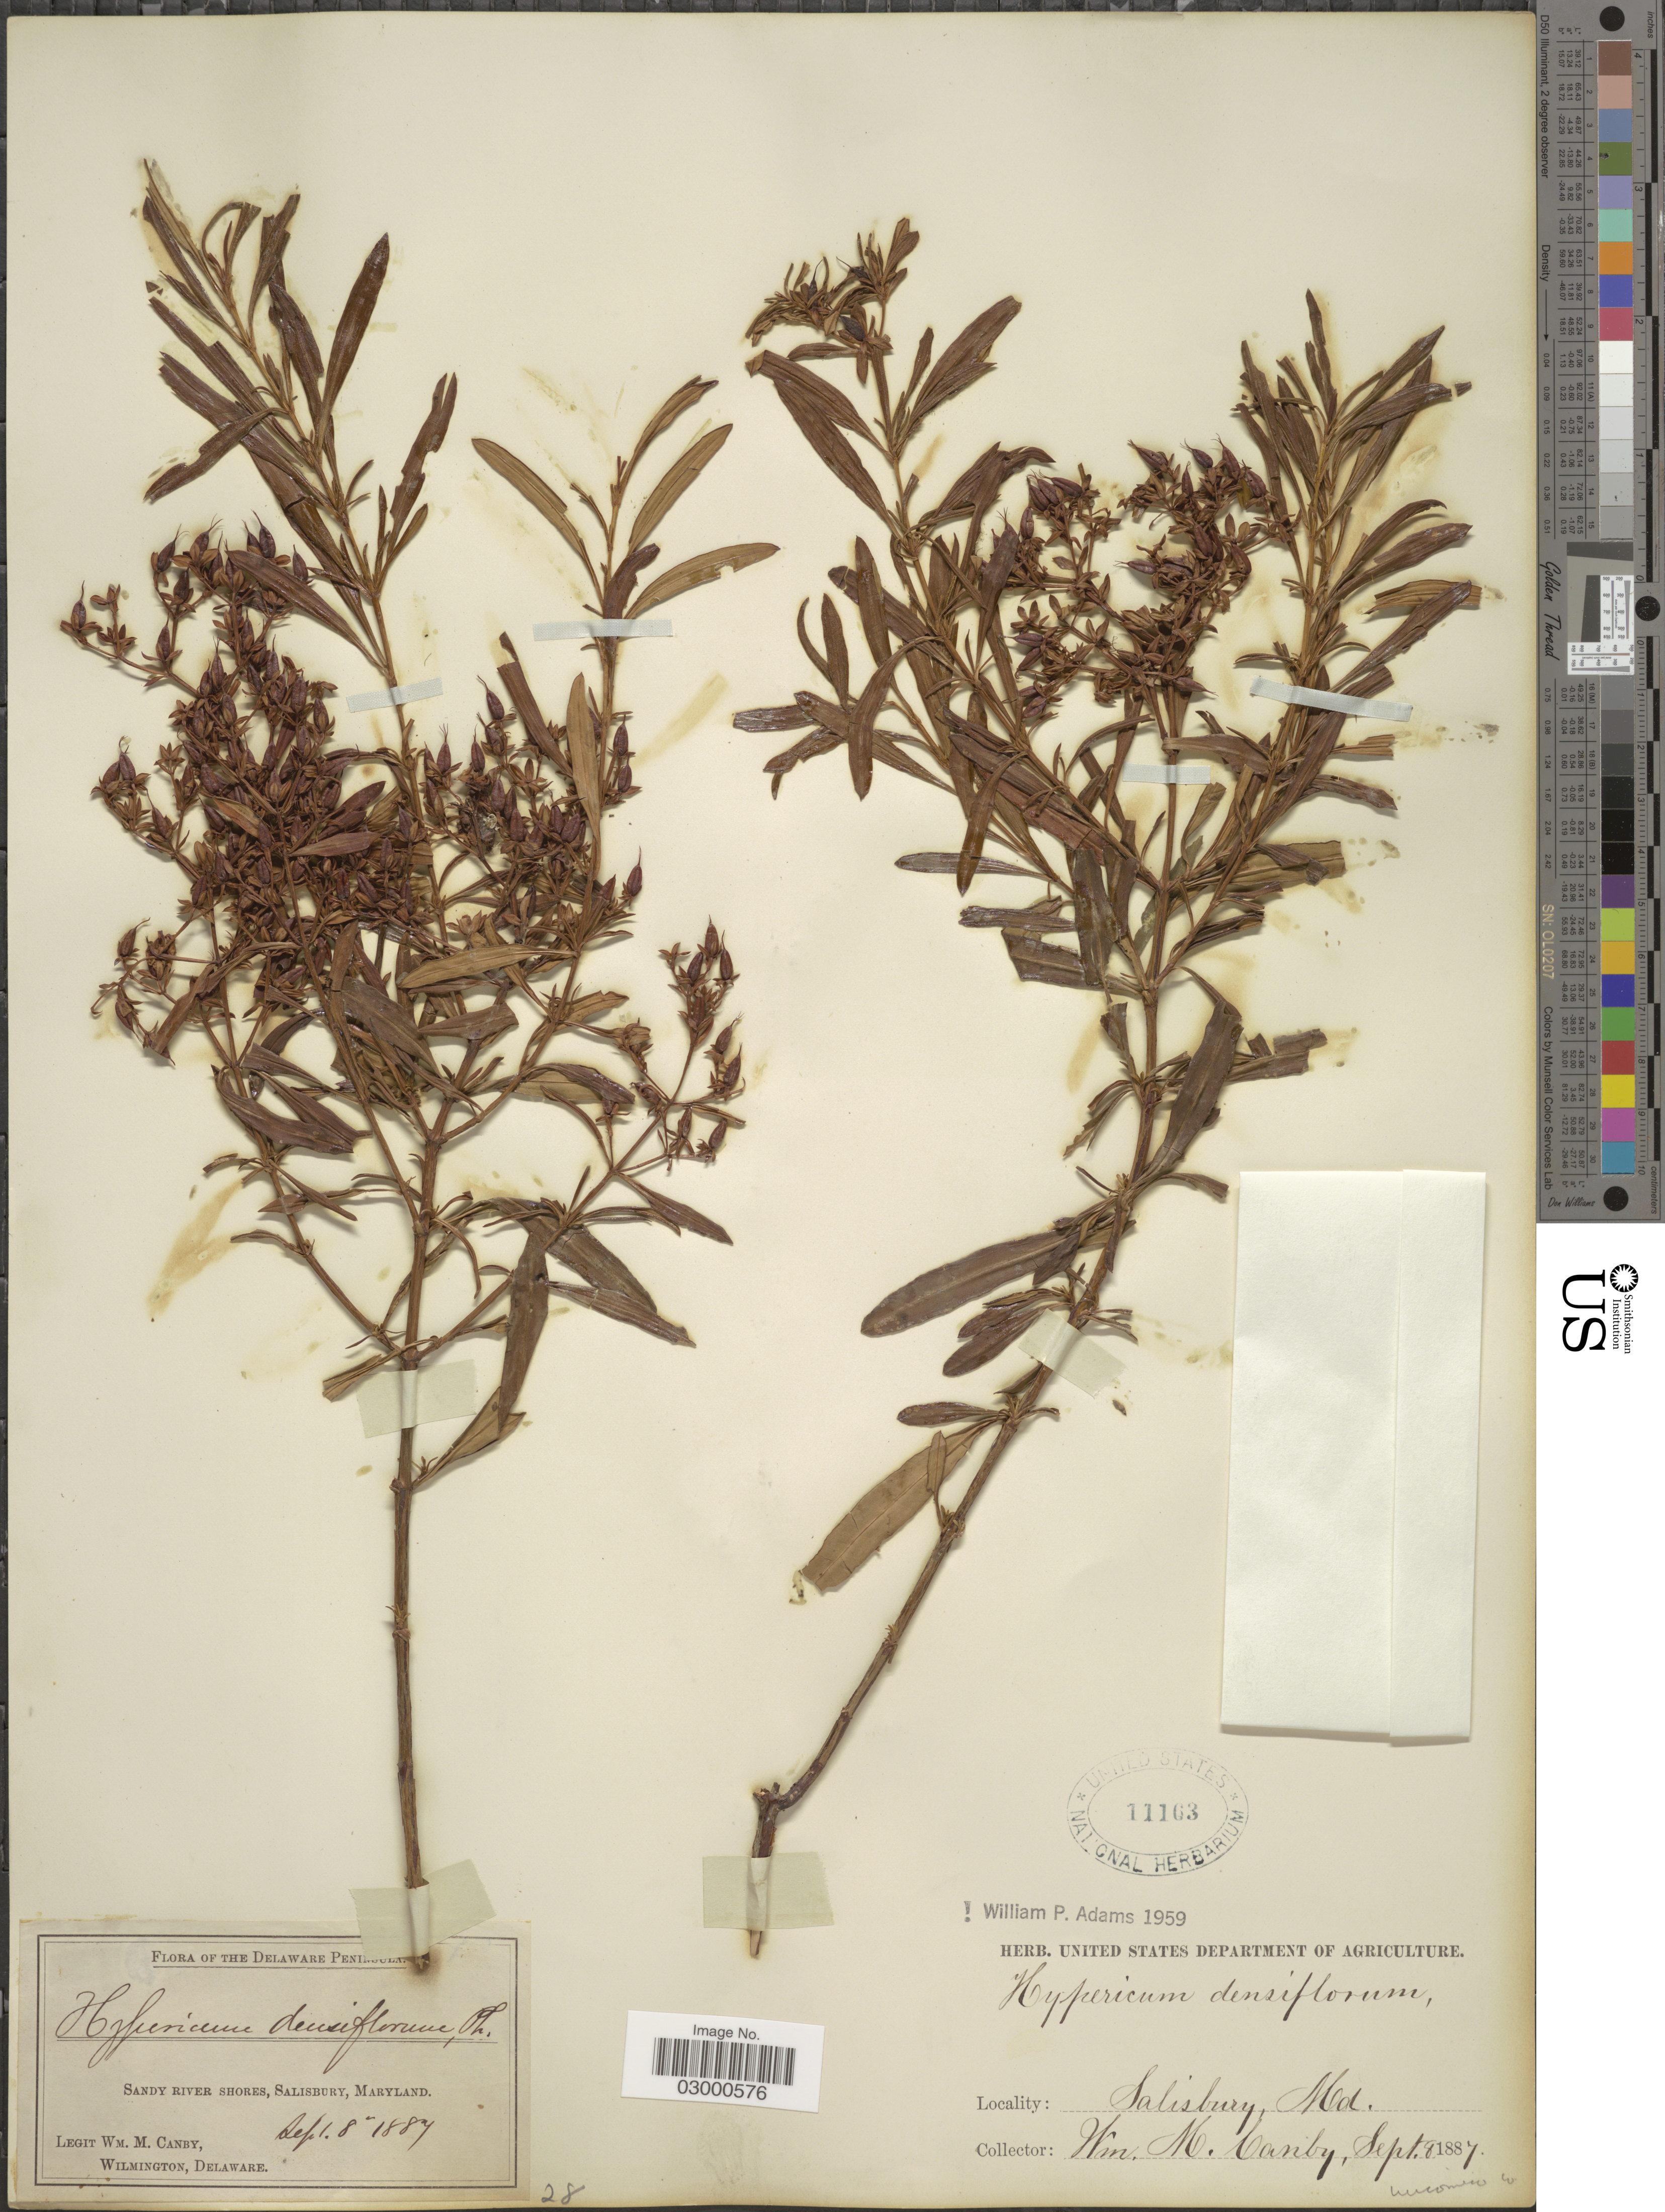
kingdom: Plantae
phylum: Tracheophyta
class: Magnoliopsida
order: Malpighiales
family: Hypericaceae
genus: Hypericum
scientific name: Hypericum densiflorum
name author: Pursh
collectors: W. M. Canby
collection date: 1887-09-18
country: United States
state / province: Maryland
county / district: Wicomico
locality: Sandy river shores, Salisbury, Wicomico Co.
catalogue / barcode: US 11163